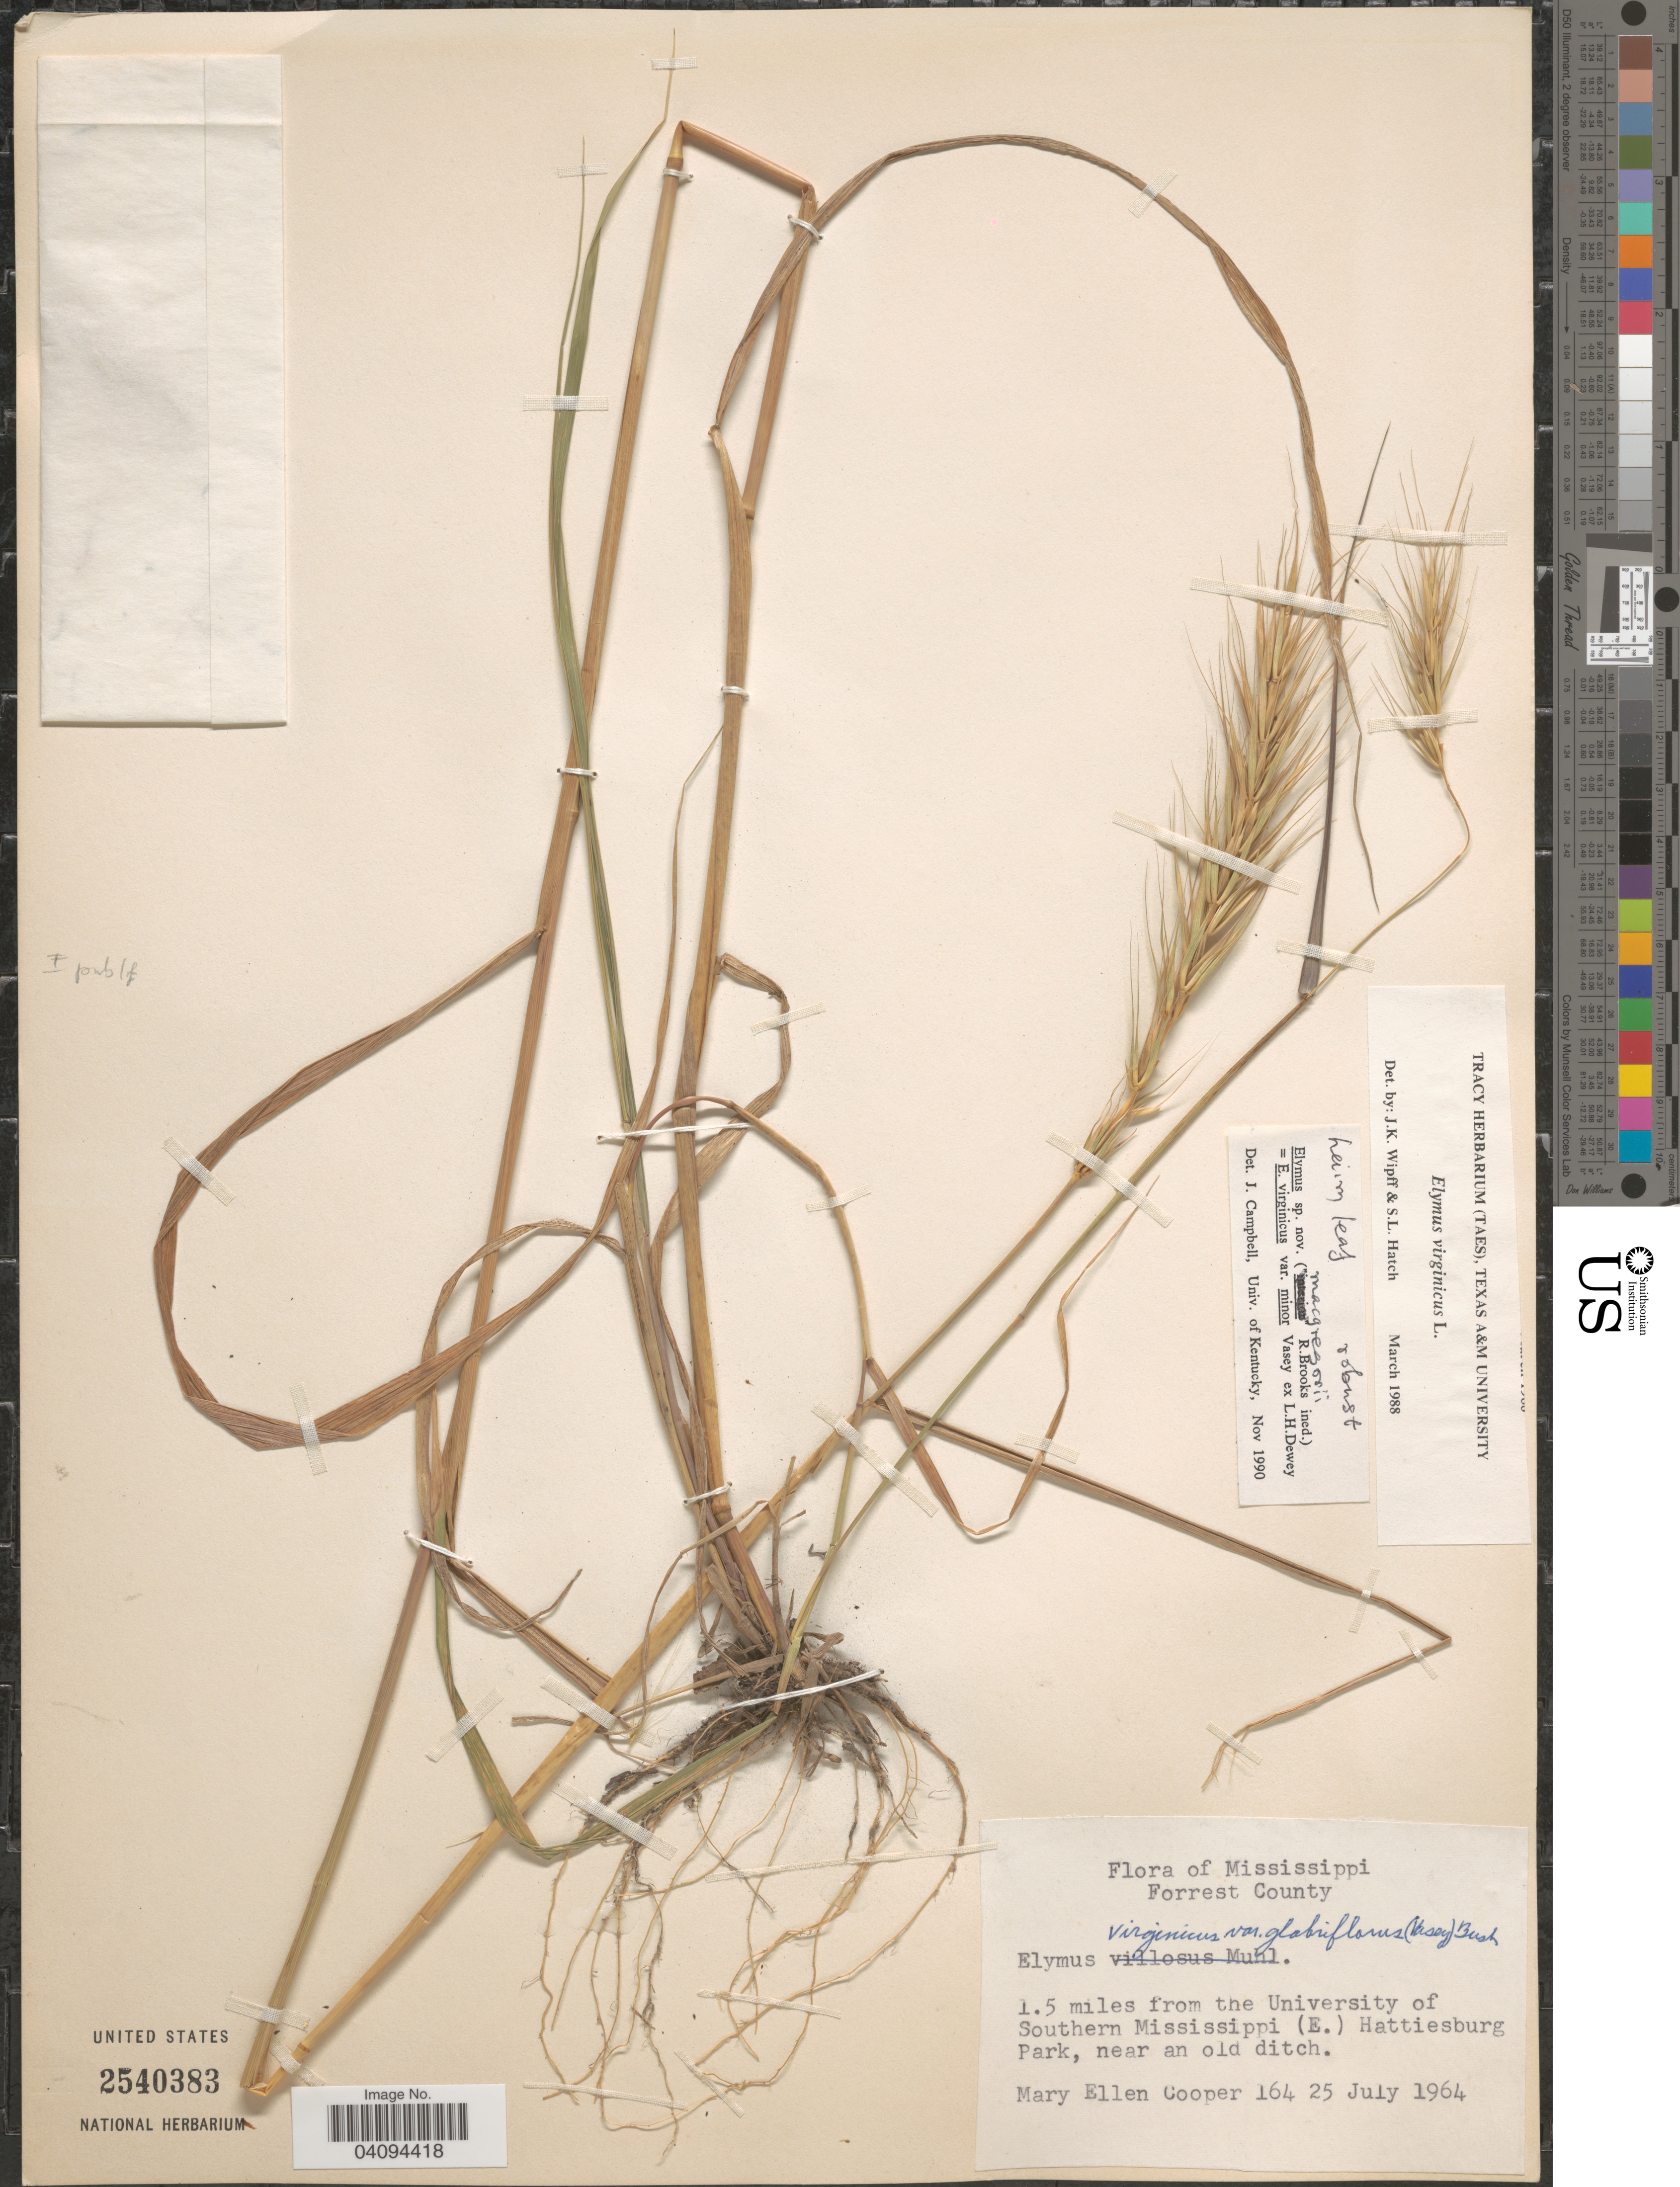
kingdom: Plantae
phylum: Tracheophyta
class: Liliopsida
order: Poales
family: Poaceae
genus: Elymus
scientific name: Elymus macgregorii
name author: R.E. Brooks & J.J.N. Campb.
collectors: M. Cooper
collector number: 164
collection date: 1964-07-25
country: United States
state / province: Mississippi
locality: Forrest County. 1.5 miles from the University of Southern Mississippi (E.) Hattiesburg Park, near an old ditch.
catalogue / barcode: US 2540383